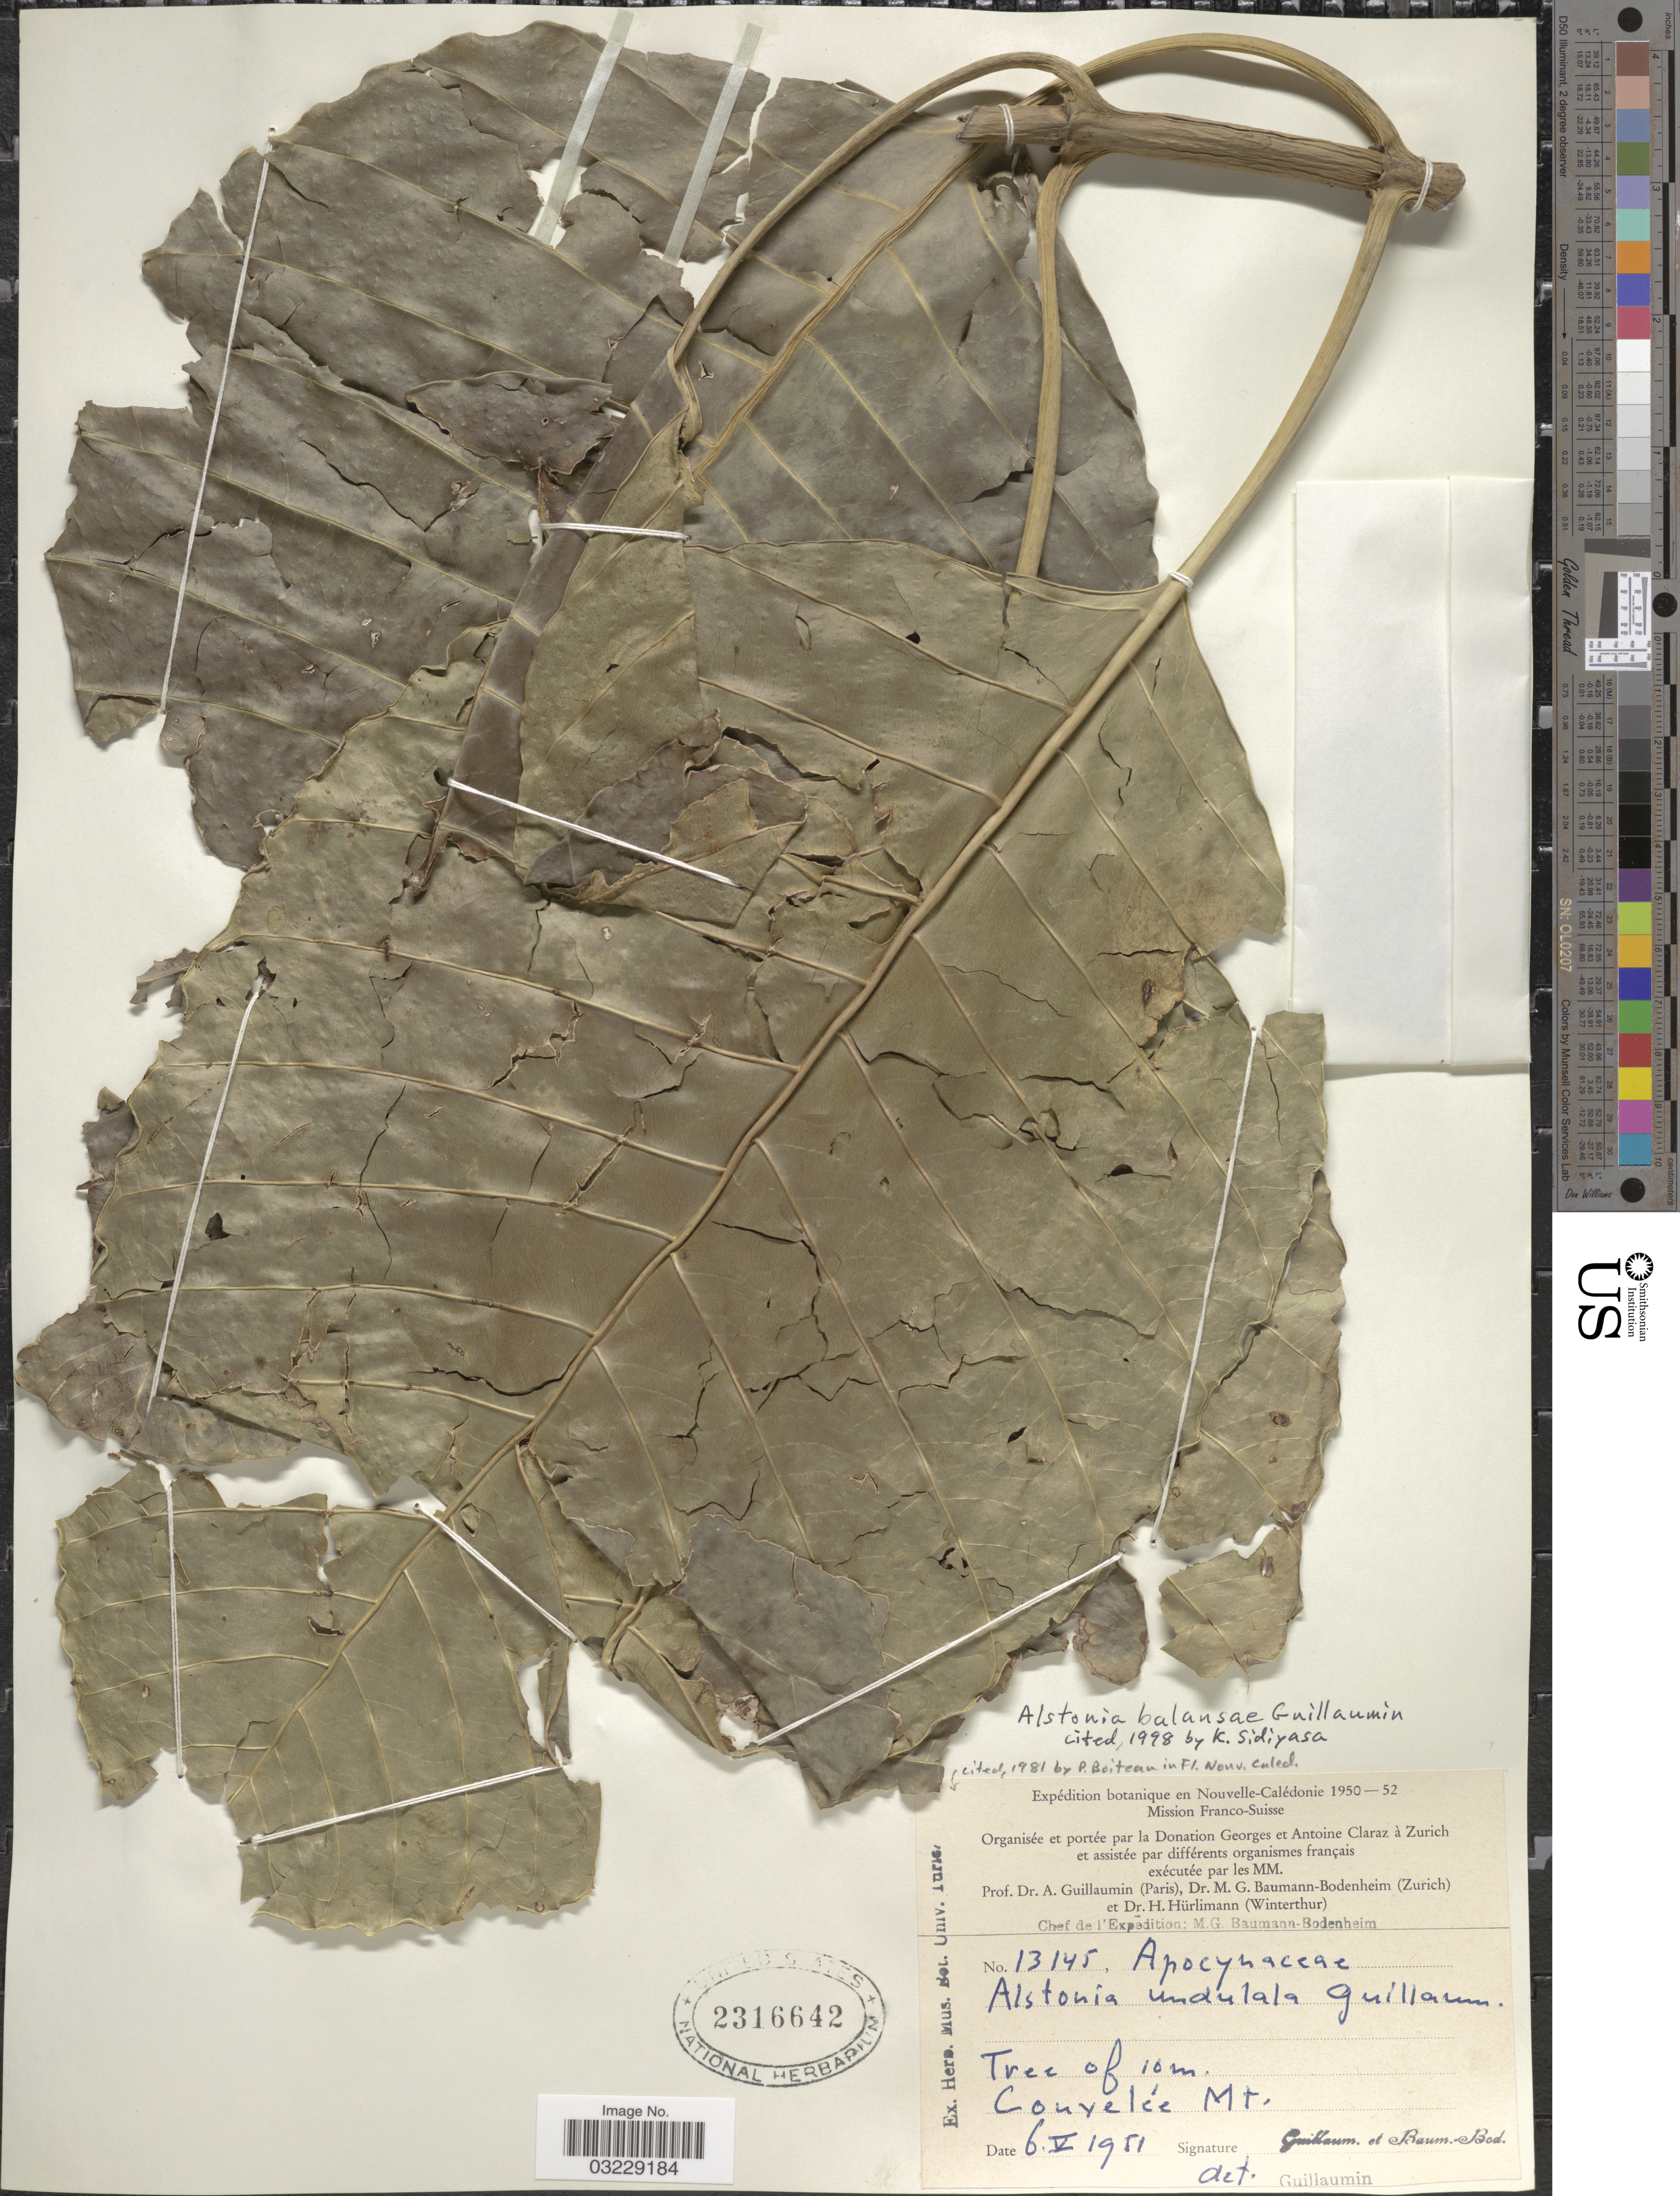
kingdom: Plantae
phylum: Tracheophyta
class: Magnoliopsida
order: Gentianales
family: Apocynaceae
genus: Alstonia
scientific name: Alstonia balansae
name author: Guillaumin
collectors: A. Guillaumin & M. G. Baumann-Bodenheim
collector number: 13145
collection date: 1951-05-06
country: New Caledonia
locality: Couvelée Mt.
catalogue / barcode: US 2316642